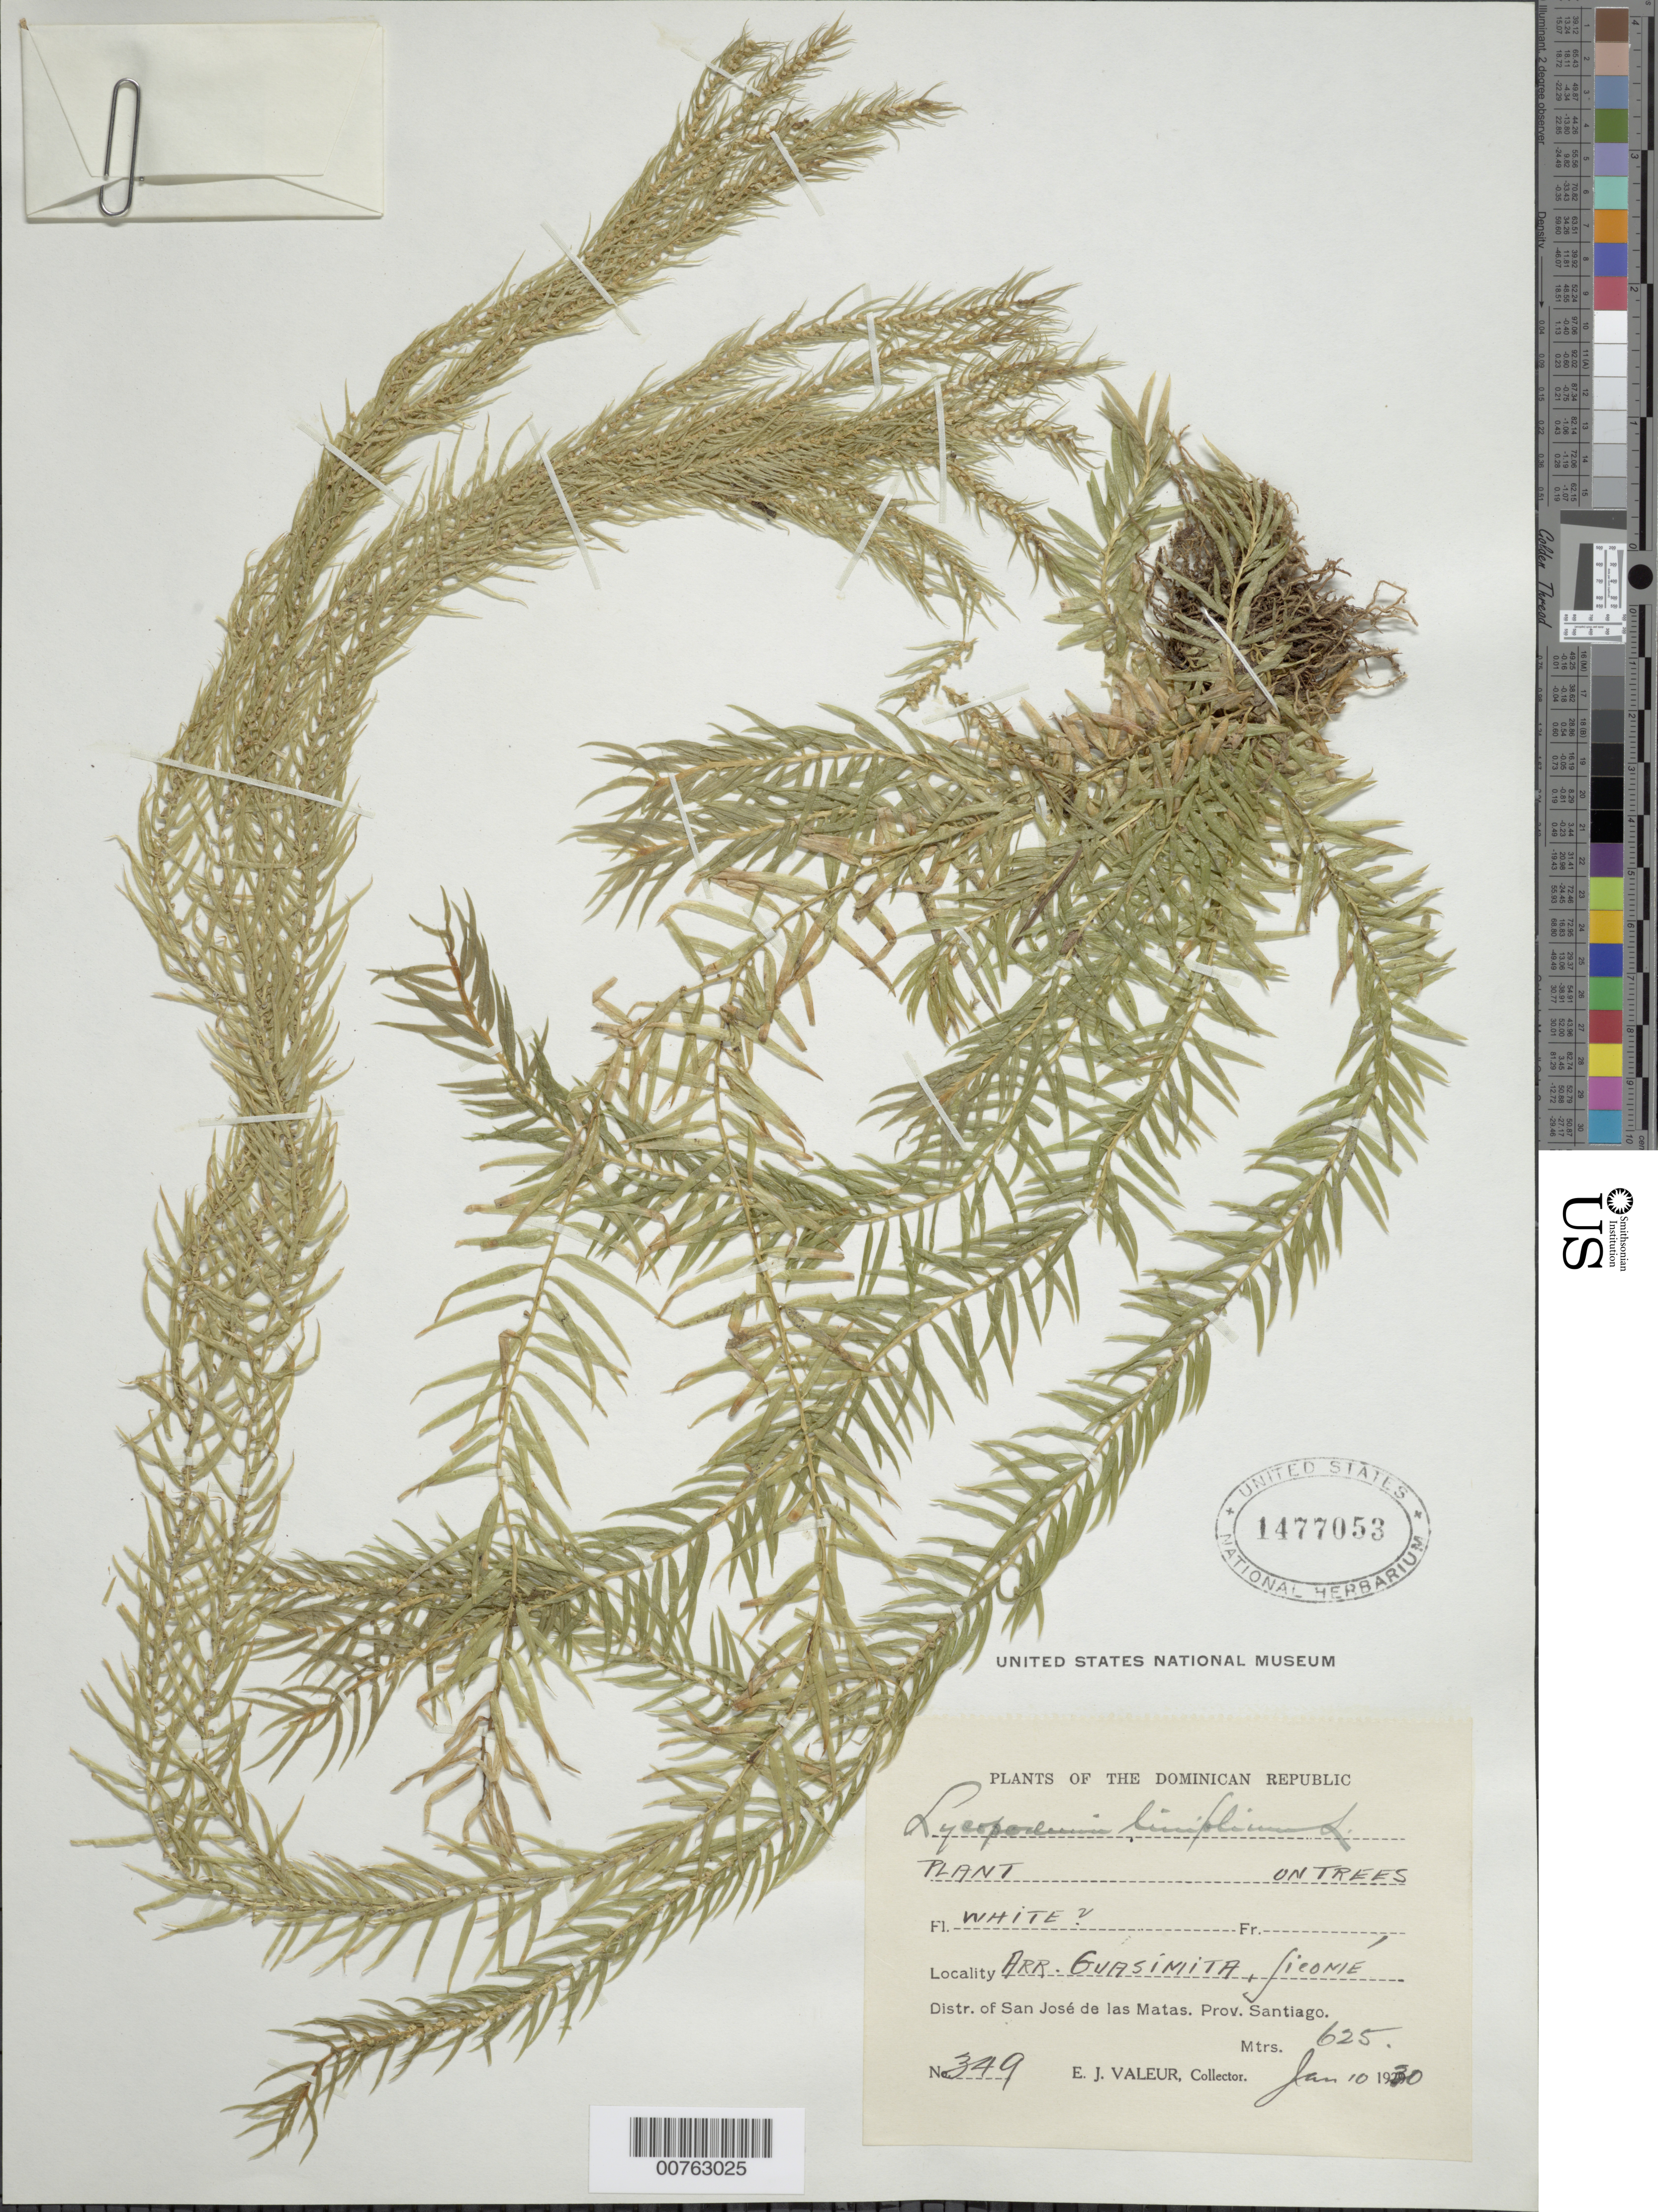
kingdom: Plantae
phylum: Tracheophyta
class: Lycopodiopsida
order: Lycopodiales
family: Lycopodiaceae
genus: Phlegmariurus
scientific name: Phlegmariurus linifolius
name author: (L.) B. Øllg.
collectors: E. Valeur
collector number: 349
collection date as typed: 10 Jan 1930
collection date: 1930-01-10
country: Dominican Republic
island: Hispaniola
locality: Distr. San Jose de las Matas. Prov. Santiago. Arr. Guasamita Siconie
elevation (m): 625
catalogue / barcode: US 1477053